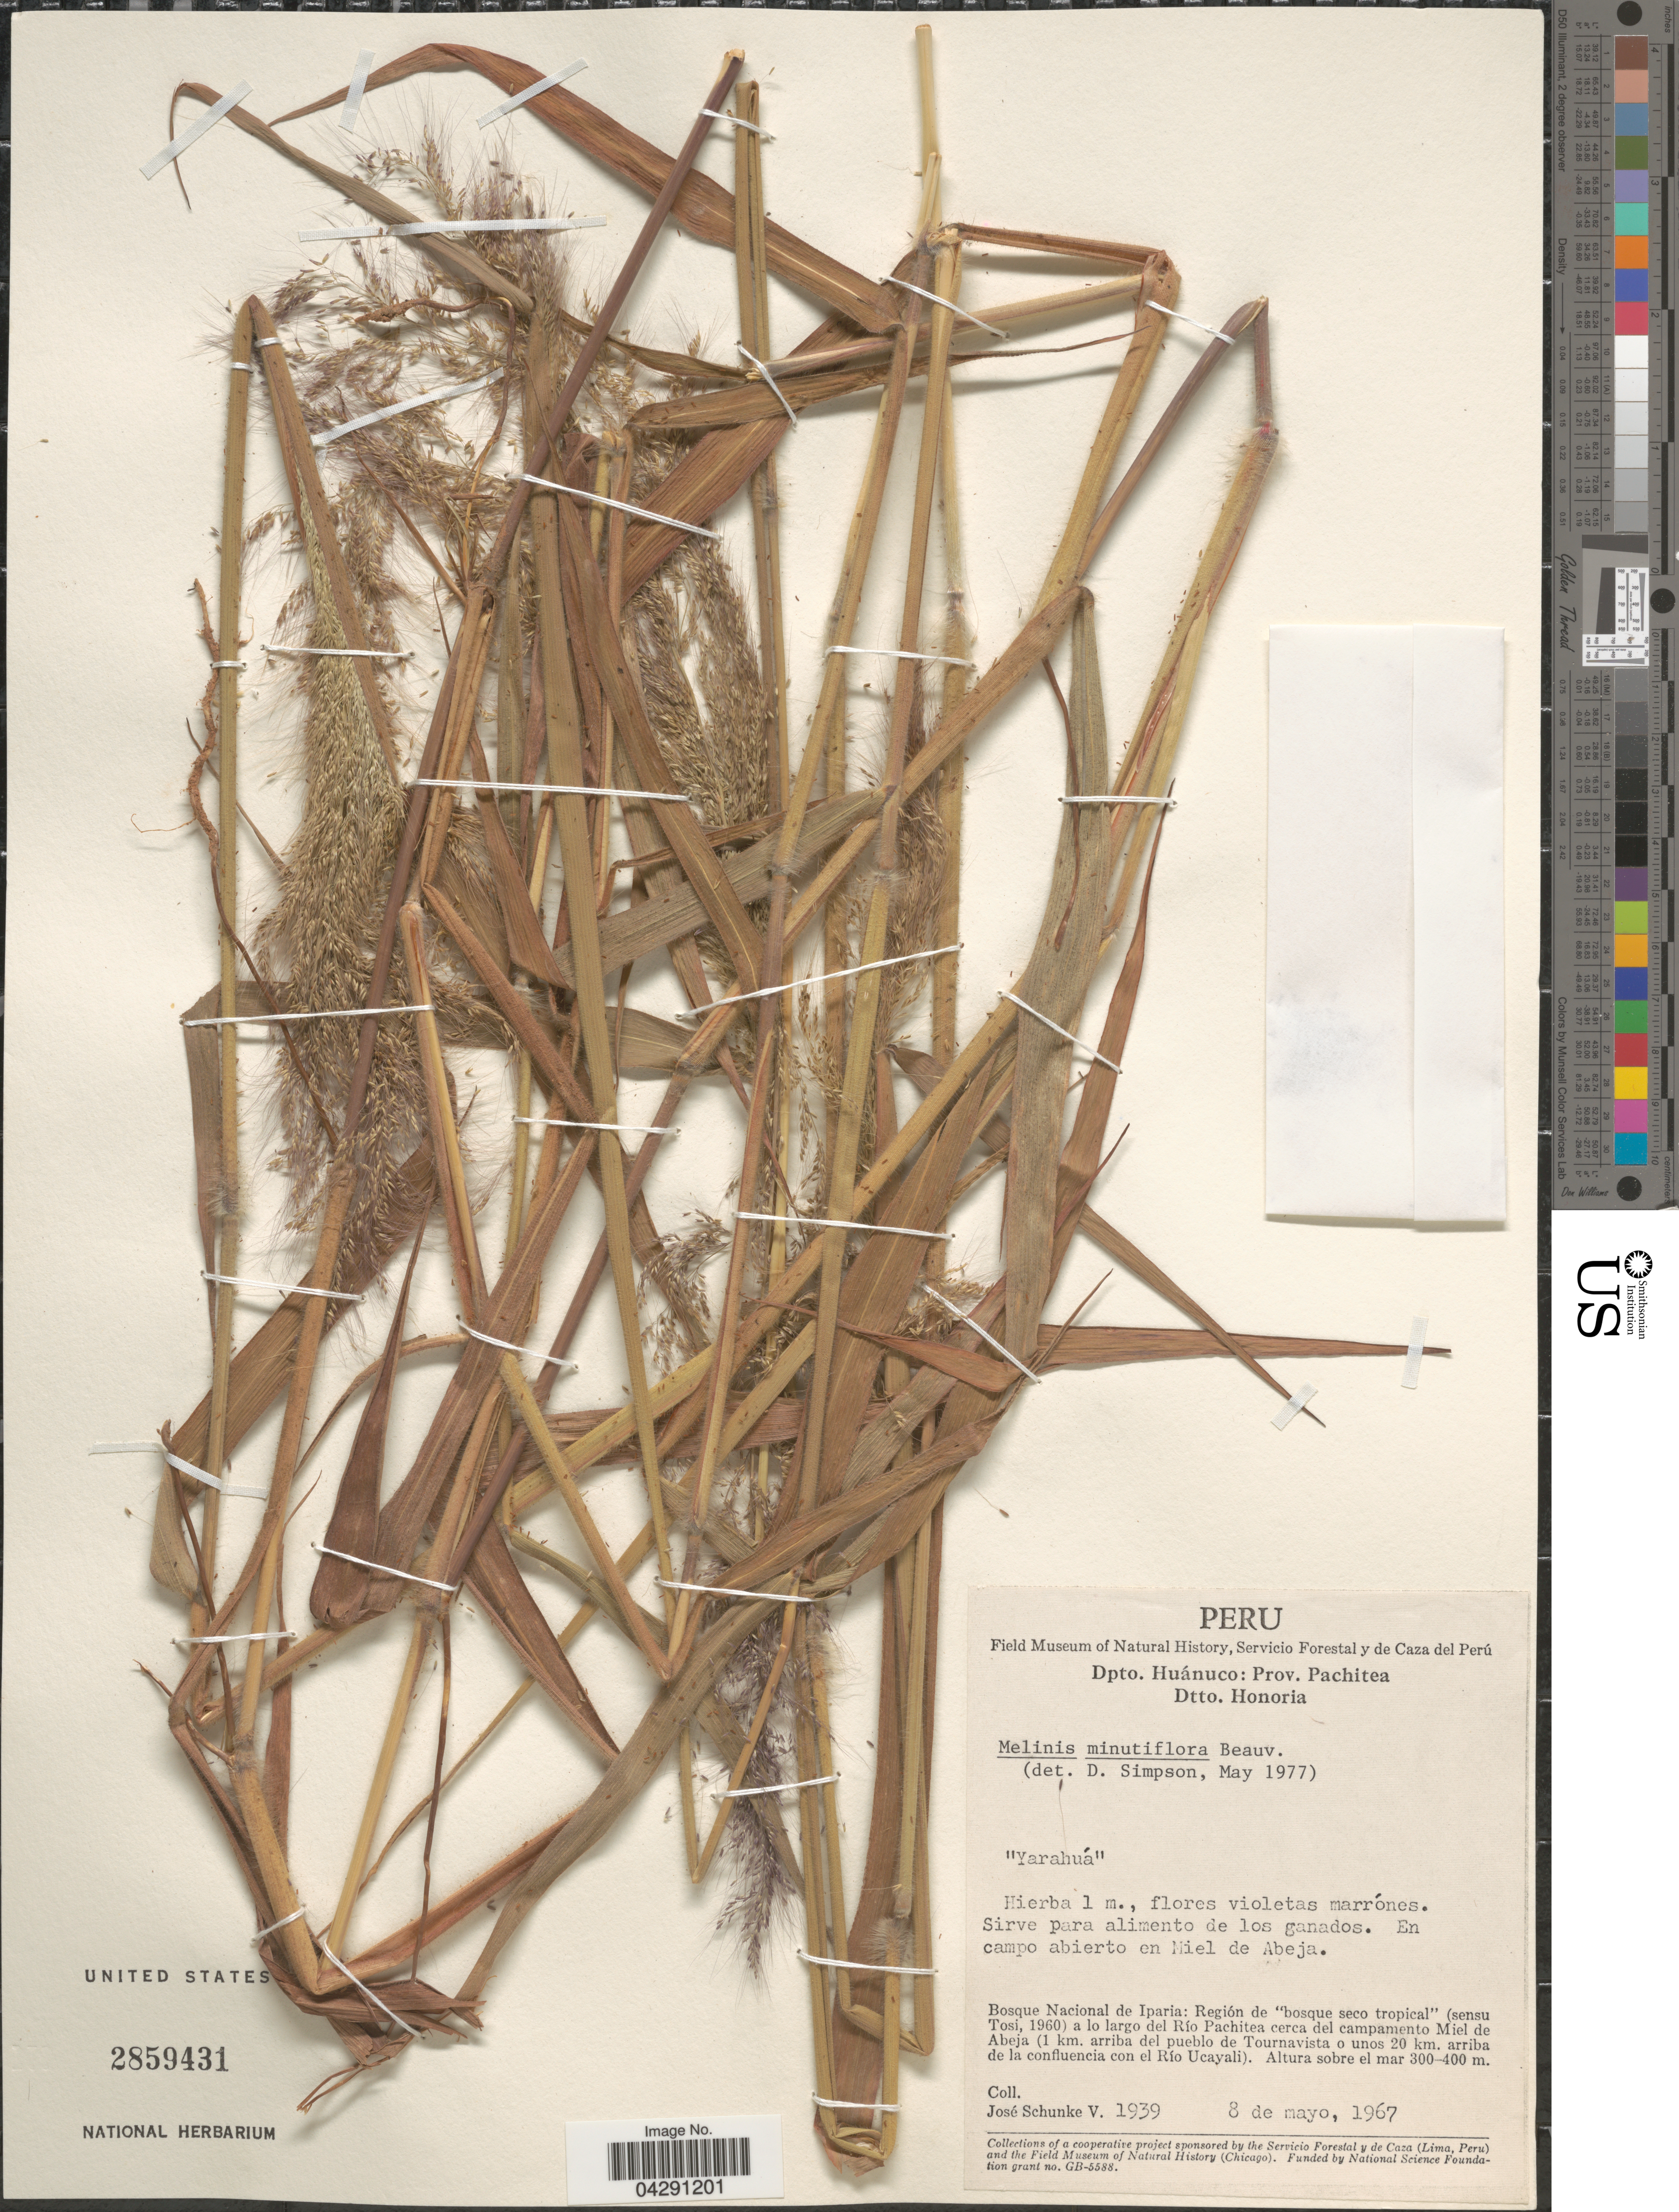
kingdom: Plantae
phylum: Tracheophyta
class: Liliopsida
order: Poales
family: Poaceae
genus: Melinis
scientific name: Melinis minutiflora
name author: P. Beauv.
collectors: J. Schunke Vigo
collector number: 1939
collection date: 1967-05-08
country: Peru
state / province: Huánuco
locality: Dpto. Huánuco: Prov. Pachitea. Dtto. Honoria. En campo abierto en Niel de Abeja. Bosque Nacional de Iparia: Región de "bosque seco tropical" (sensu Tosi, 1960) a lo largo del Río Pachitea cerca del campamento Miel de Abeja (a km. arriba del pueblo de Tournavista o unos 20 km. arriba de la confluencia con el Río Ucayali).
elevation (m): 300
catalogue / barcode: US 2859431